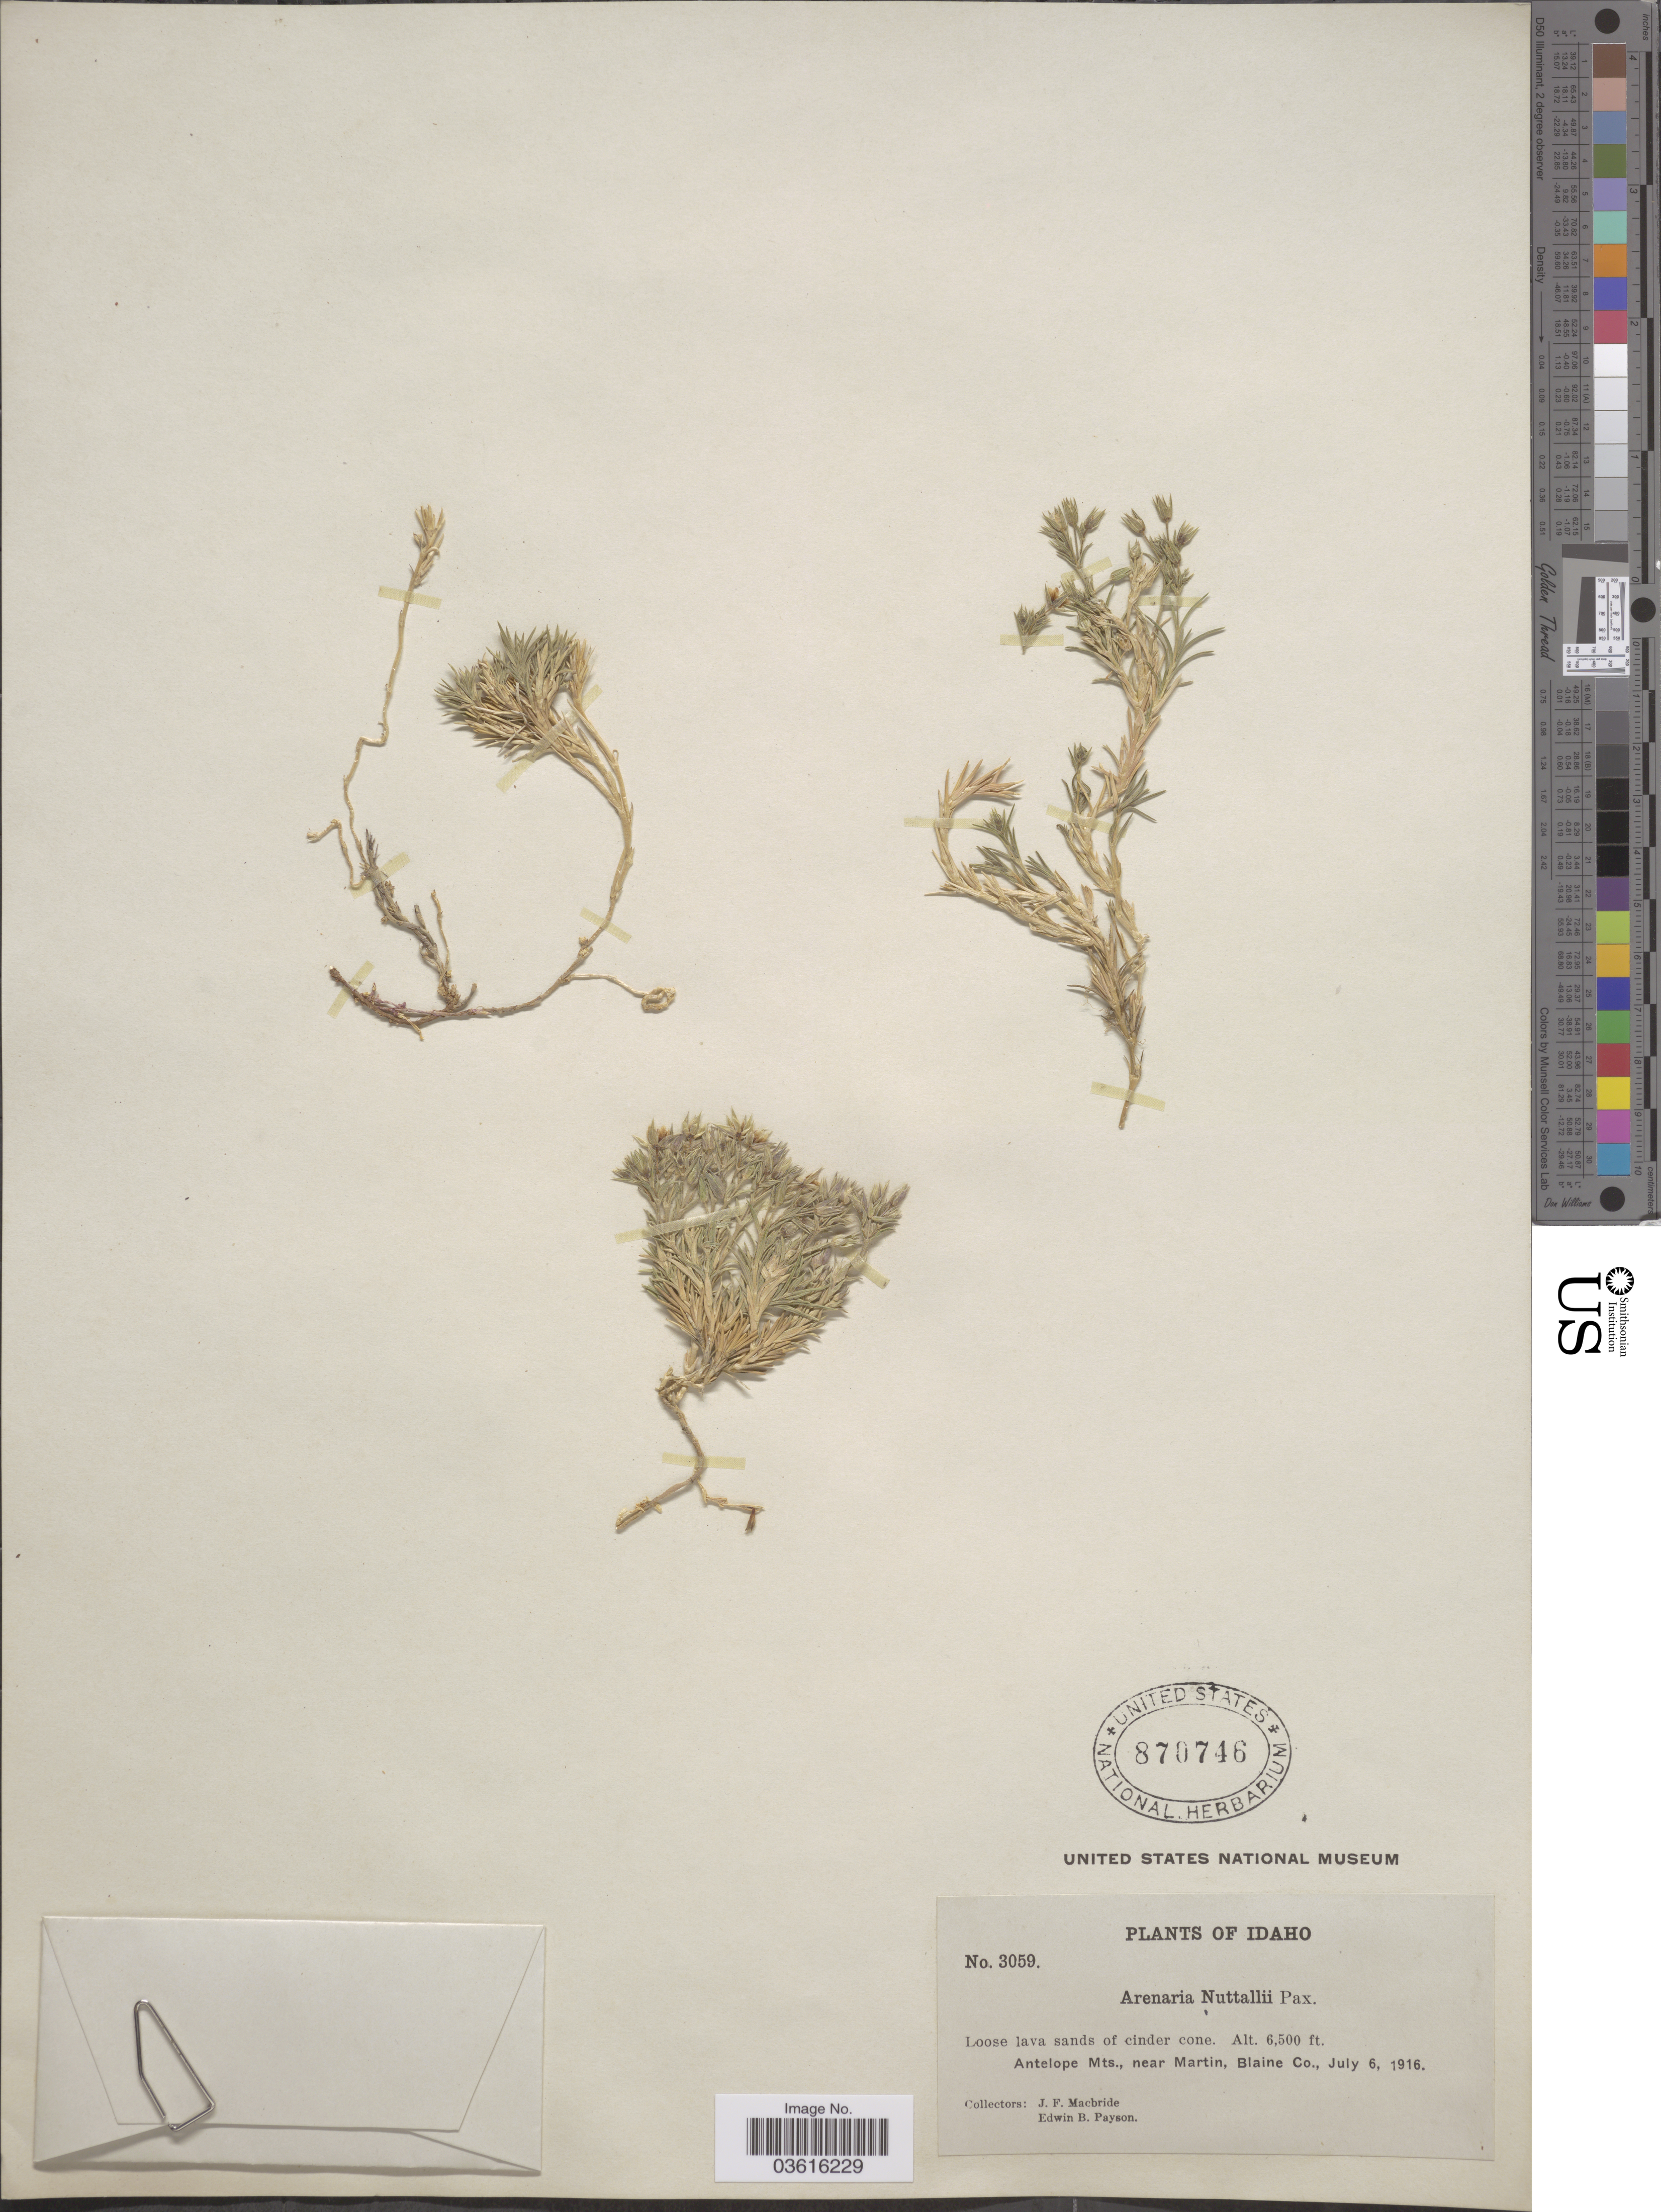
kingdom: Plantae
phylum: Tracheophyta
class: Magnoliopsida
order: Caryophyllales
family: Caryophyllaceae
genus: Minuartia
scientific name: Minuartia nuttallii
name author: (Pax) Briq.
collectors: J. F. Macbride & E. B. Payson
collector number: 3059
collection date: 1916-07-06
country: United States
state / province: Idaho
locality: Loose lava sands of cinder cone. Antelope Mts., near Martin, Blaine Co.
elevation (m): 1981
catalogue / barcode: US 870746